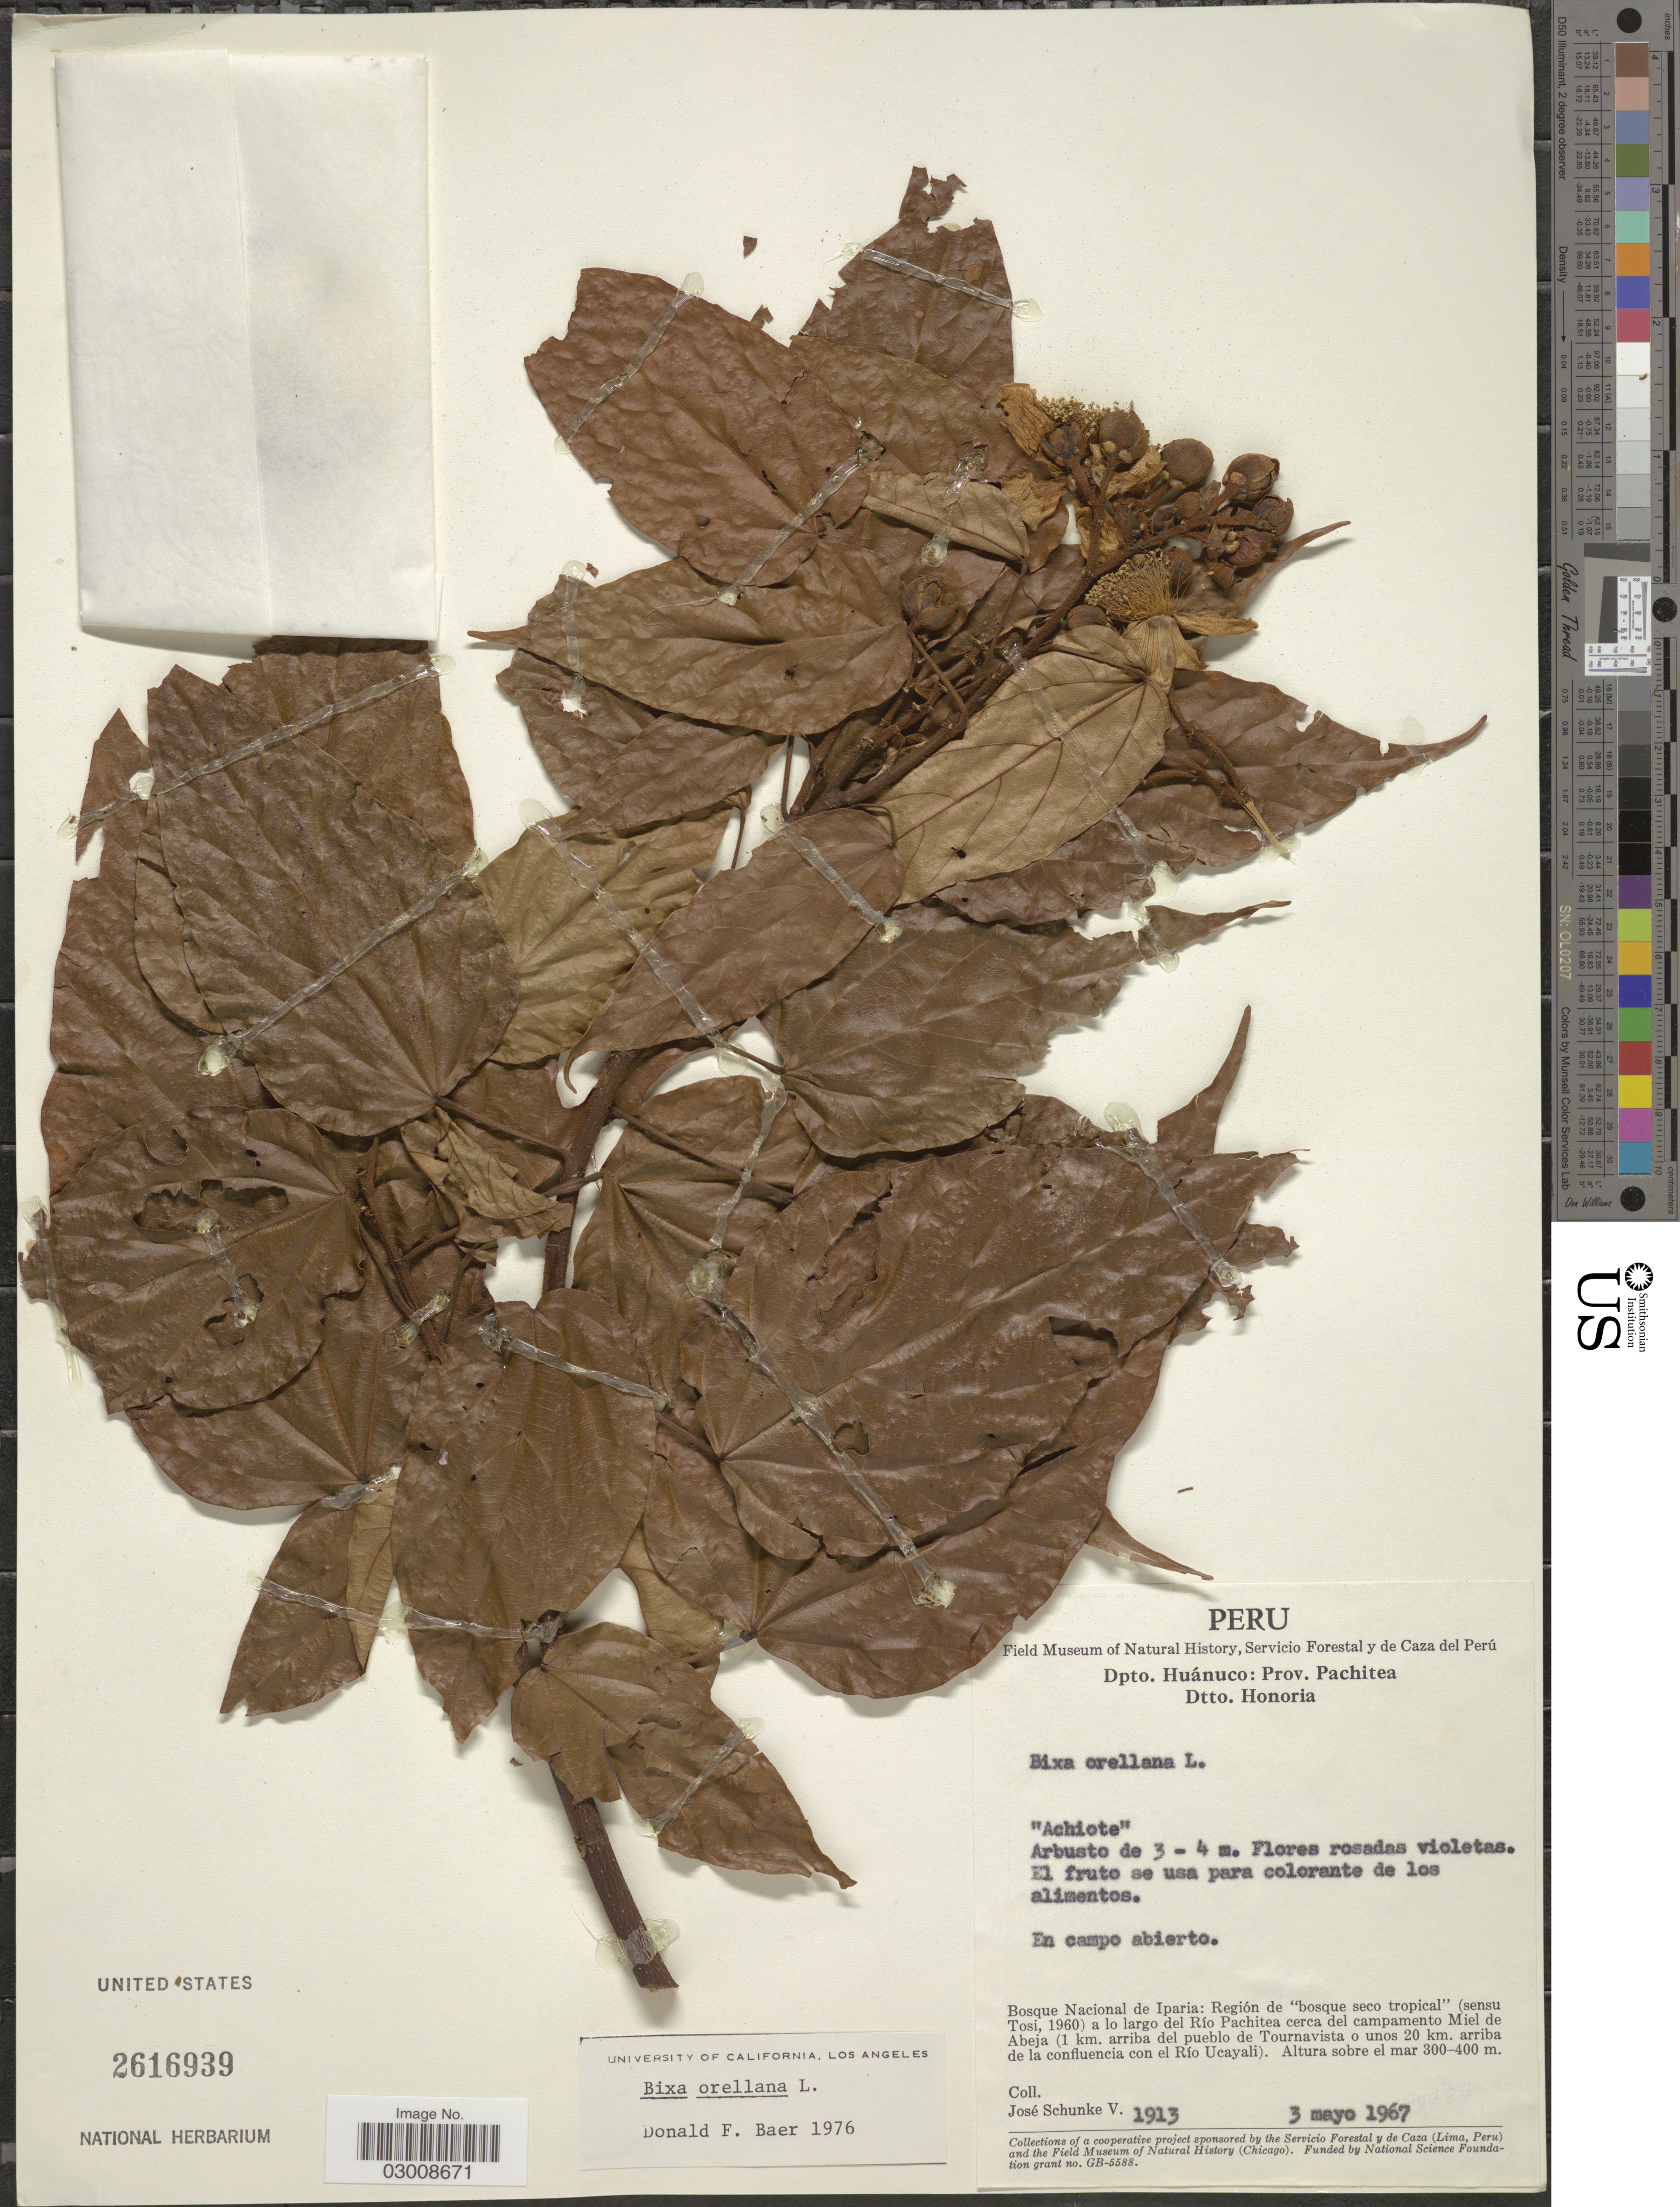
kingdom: Plantae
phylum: Tracheophyta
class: Magnoliopsida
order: Malvales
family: Bixaceae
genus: Bixa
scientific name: Bixa orellana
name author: L.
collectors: J. Schunke Vigo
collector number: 1913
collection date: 1967-05-03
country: Peru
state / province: Huánuco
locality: Dpto. Huánuco: Prov. Pachitea, Drto. Honoria, Bosque Nacional de Iparia: Región de "bosque seco tropical" (sensu Tosi, 1960) a lo largo del Río Pachitea cerca del campamento Miel de Abeja (1 km. arriba del pueblo de Tournavista o unos 20 km. arriba de la confluencia con el Río Ucayali).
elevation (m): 300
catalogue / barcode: US 2616939